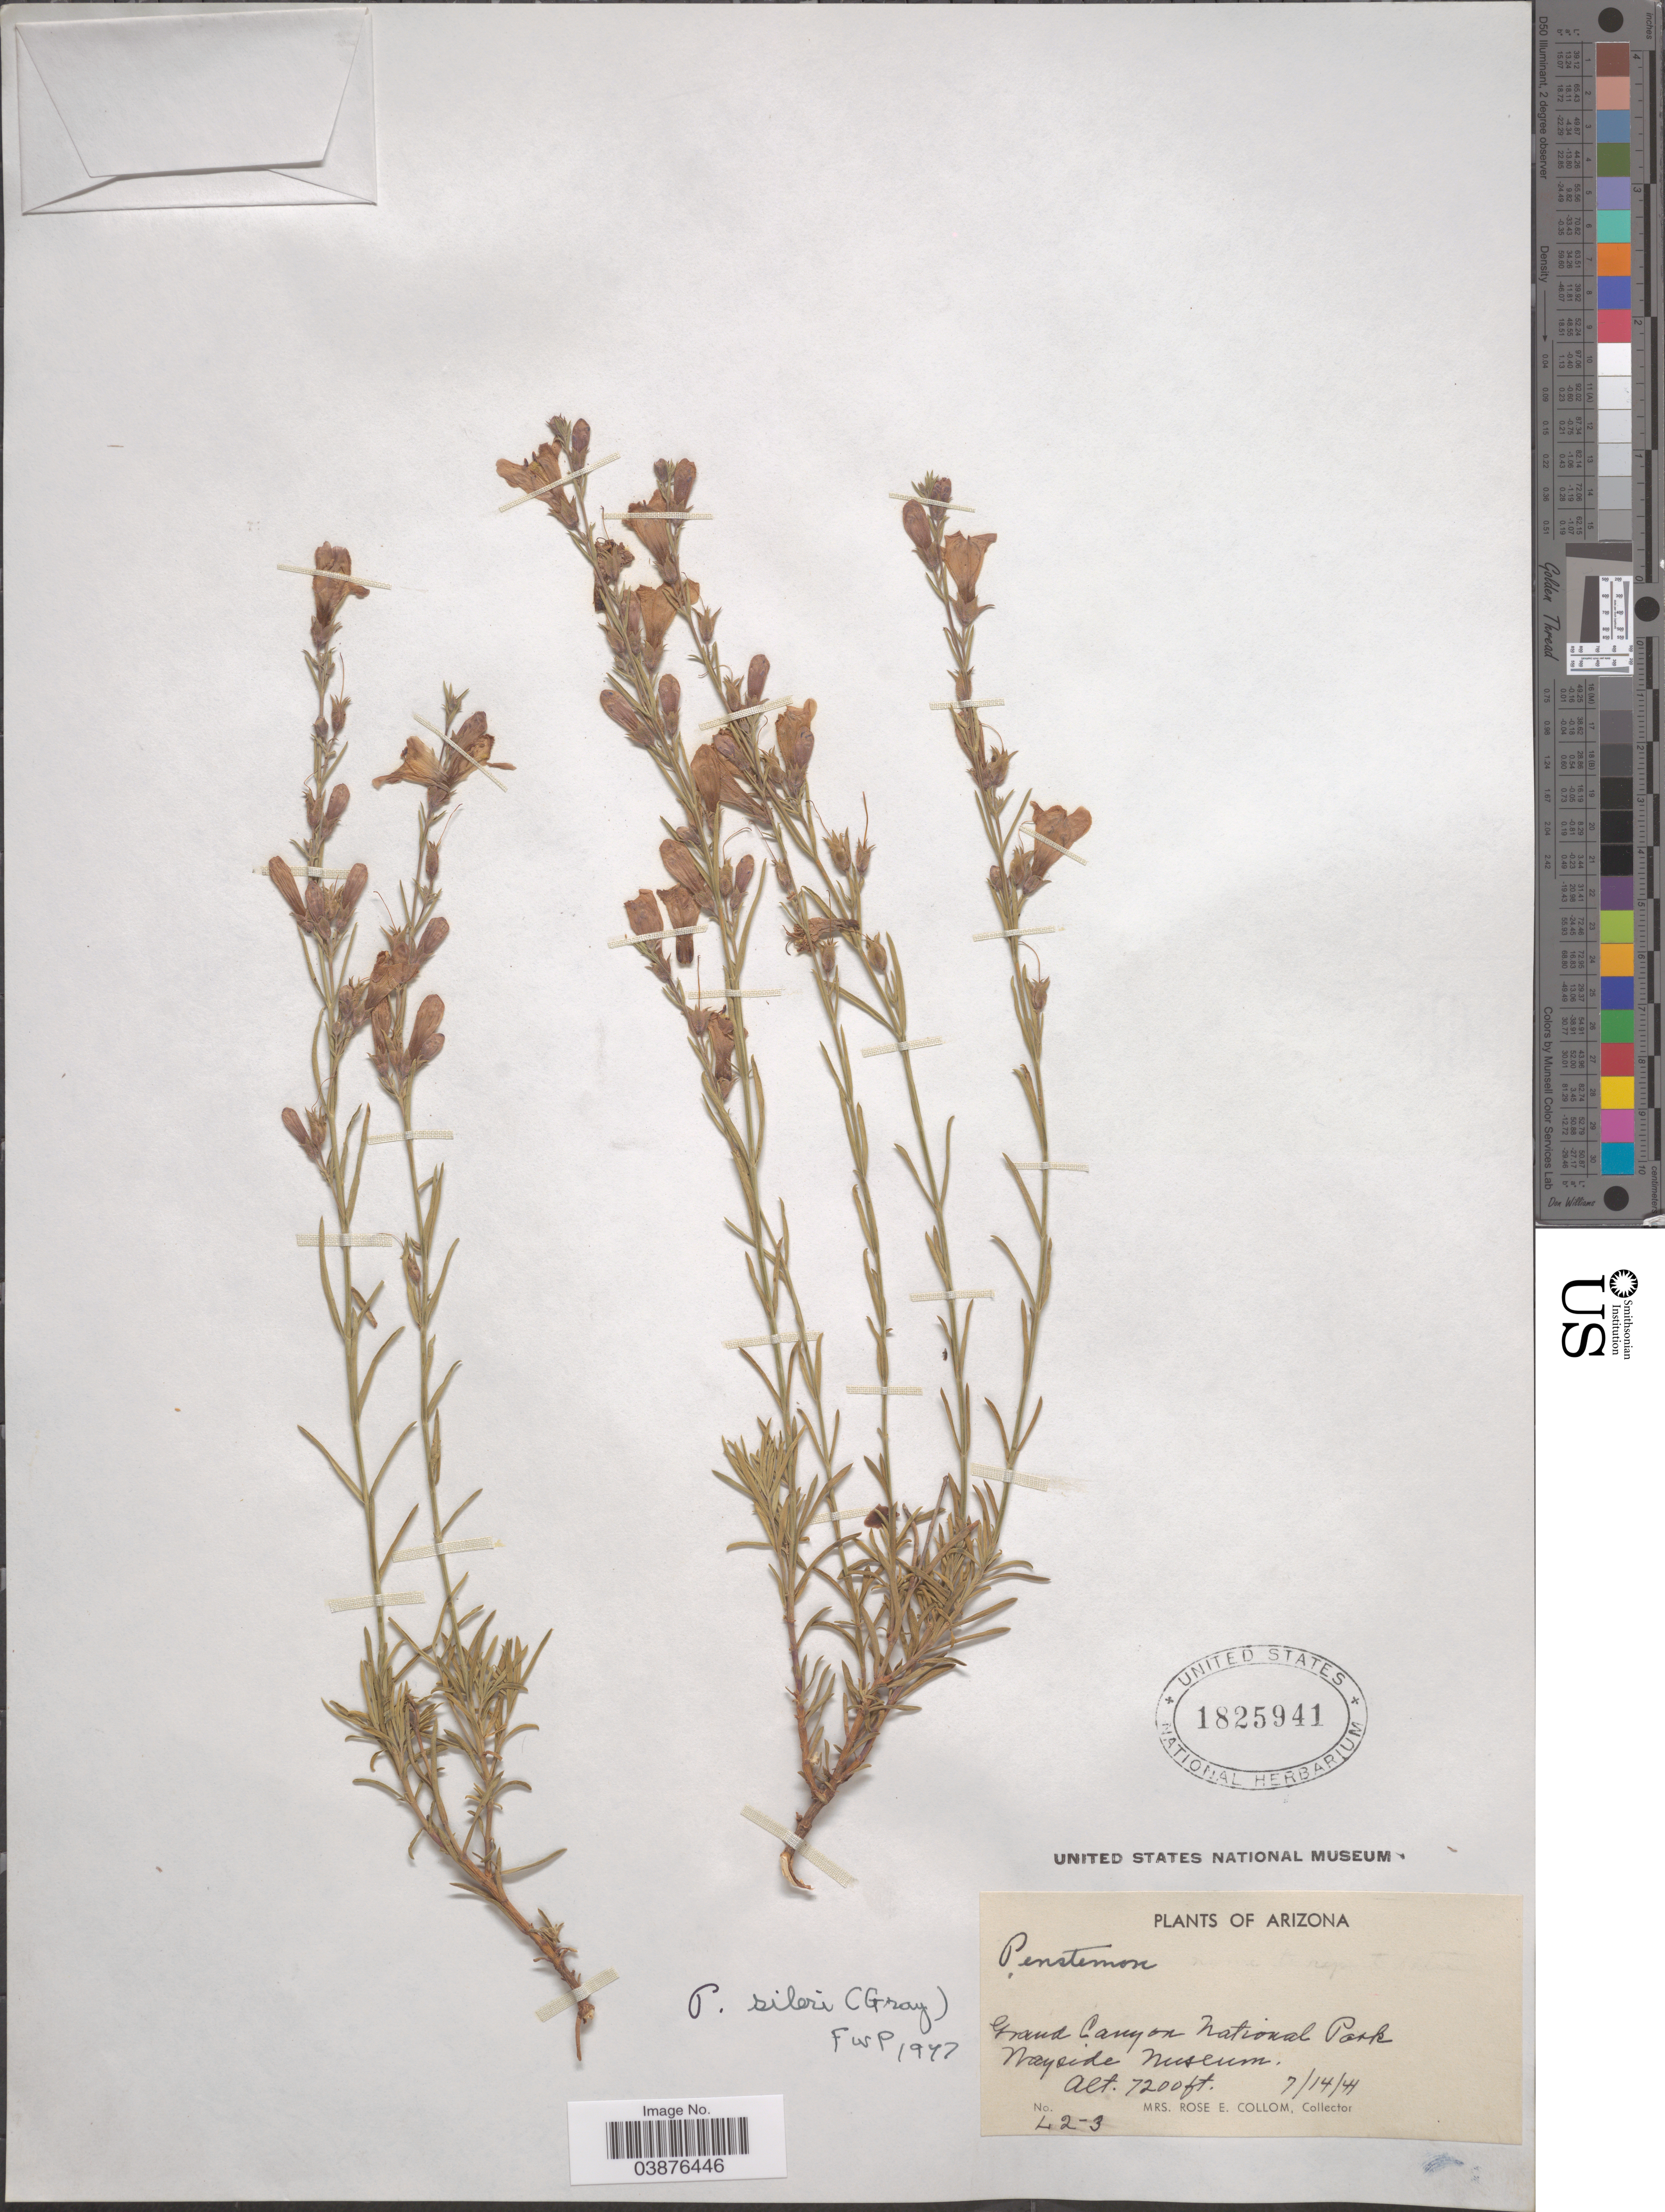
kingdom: Plantae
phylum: Tracheophyta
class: Magnoliopsida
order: Lamiales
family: Plantaginaceae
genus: Penstemon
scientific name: Penstemon linarioides subsp. sileri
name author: (A. Gray) D.D. Keck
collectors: R. E. Collom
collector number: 42-3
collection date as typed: Transcribed d/m/y: 14/7/44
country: United States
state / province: Arizona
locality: Grand Canyon National Park. Mayside Museum.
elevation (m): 2195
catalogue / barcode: US 1825941